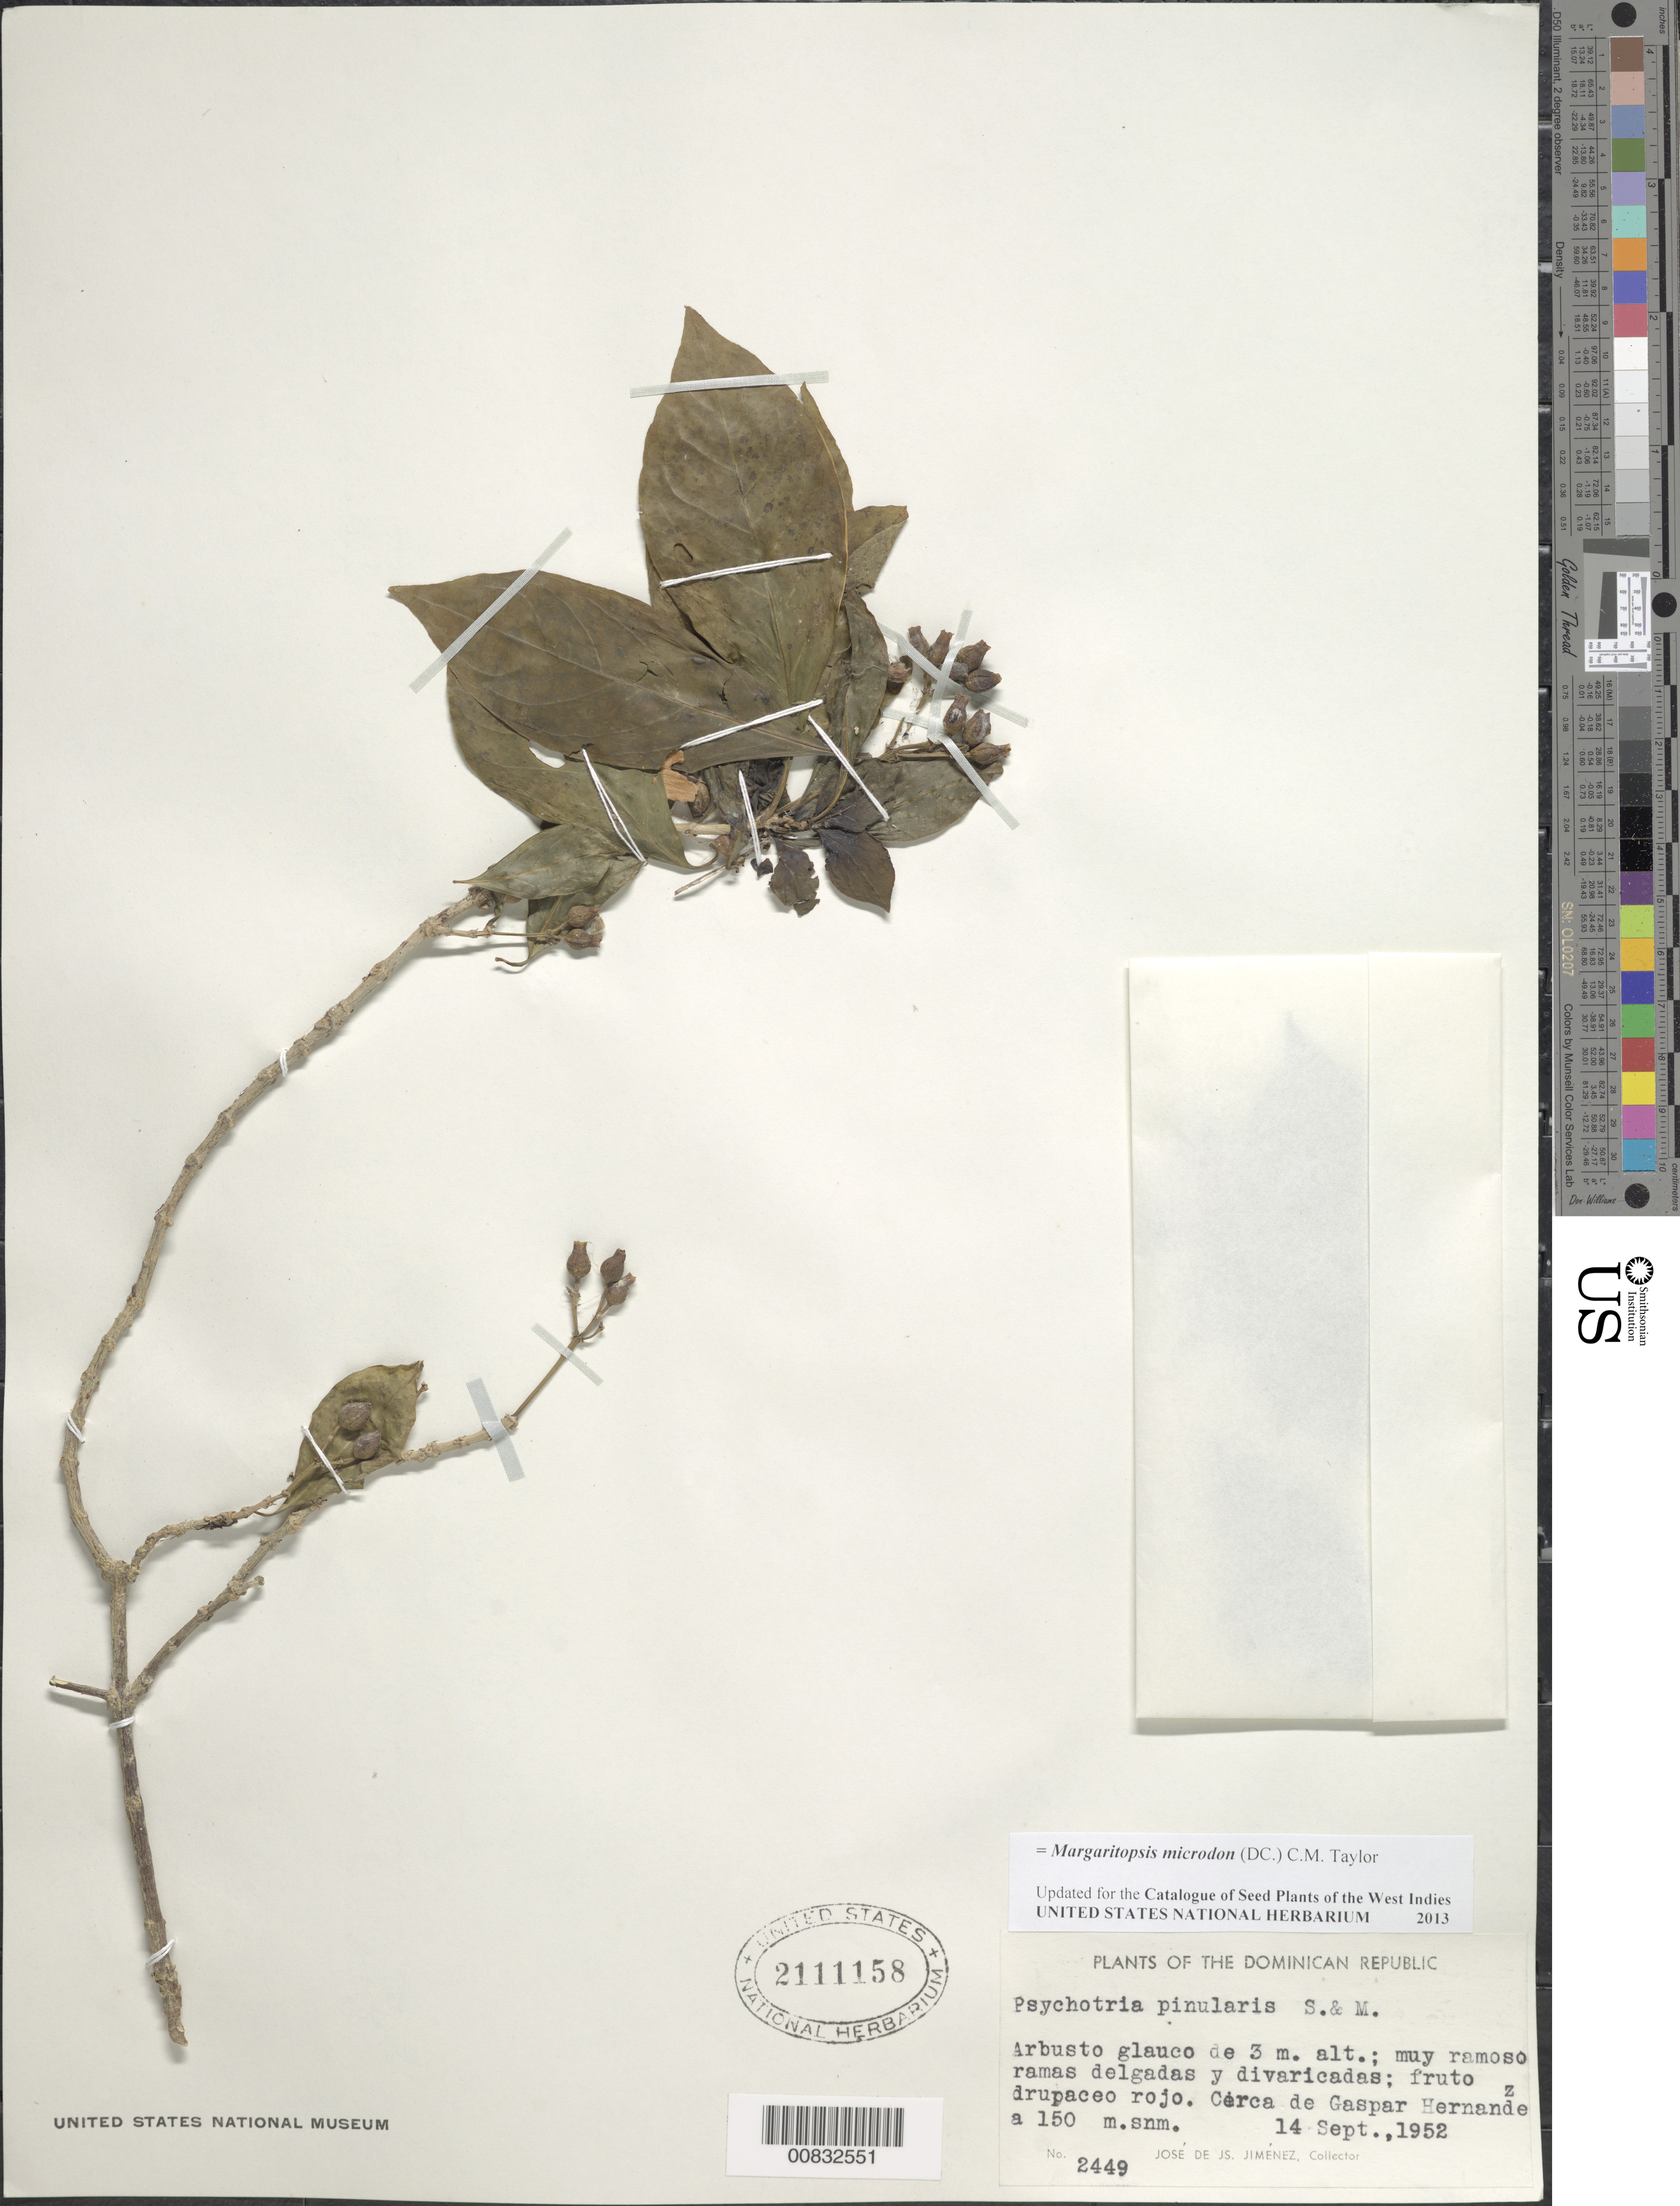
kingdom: Plantae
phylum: Tracheophyta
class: Magnoliopsida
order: Gentianales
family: Rubiaceae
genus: Margaritopsis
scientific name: Margaritopsis microdon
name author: (DC.) C.M. Taylor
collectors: J. J. Jiménez Almonte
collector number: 2449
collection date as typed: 14 Sep 1952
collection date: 1952-09-14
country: Dominican Republic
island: Hispaniola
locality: Cerca de Gaspar Hernandez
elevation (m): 150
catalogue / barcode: US 2111158